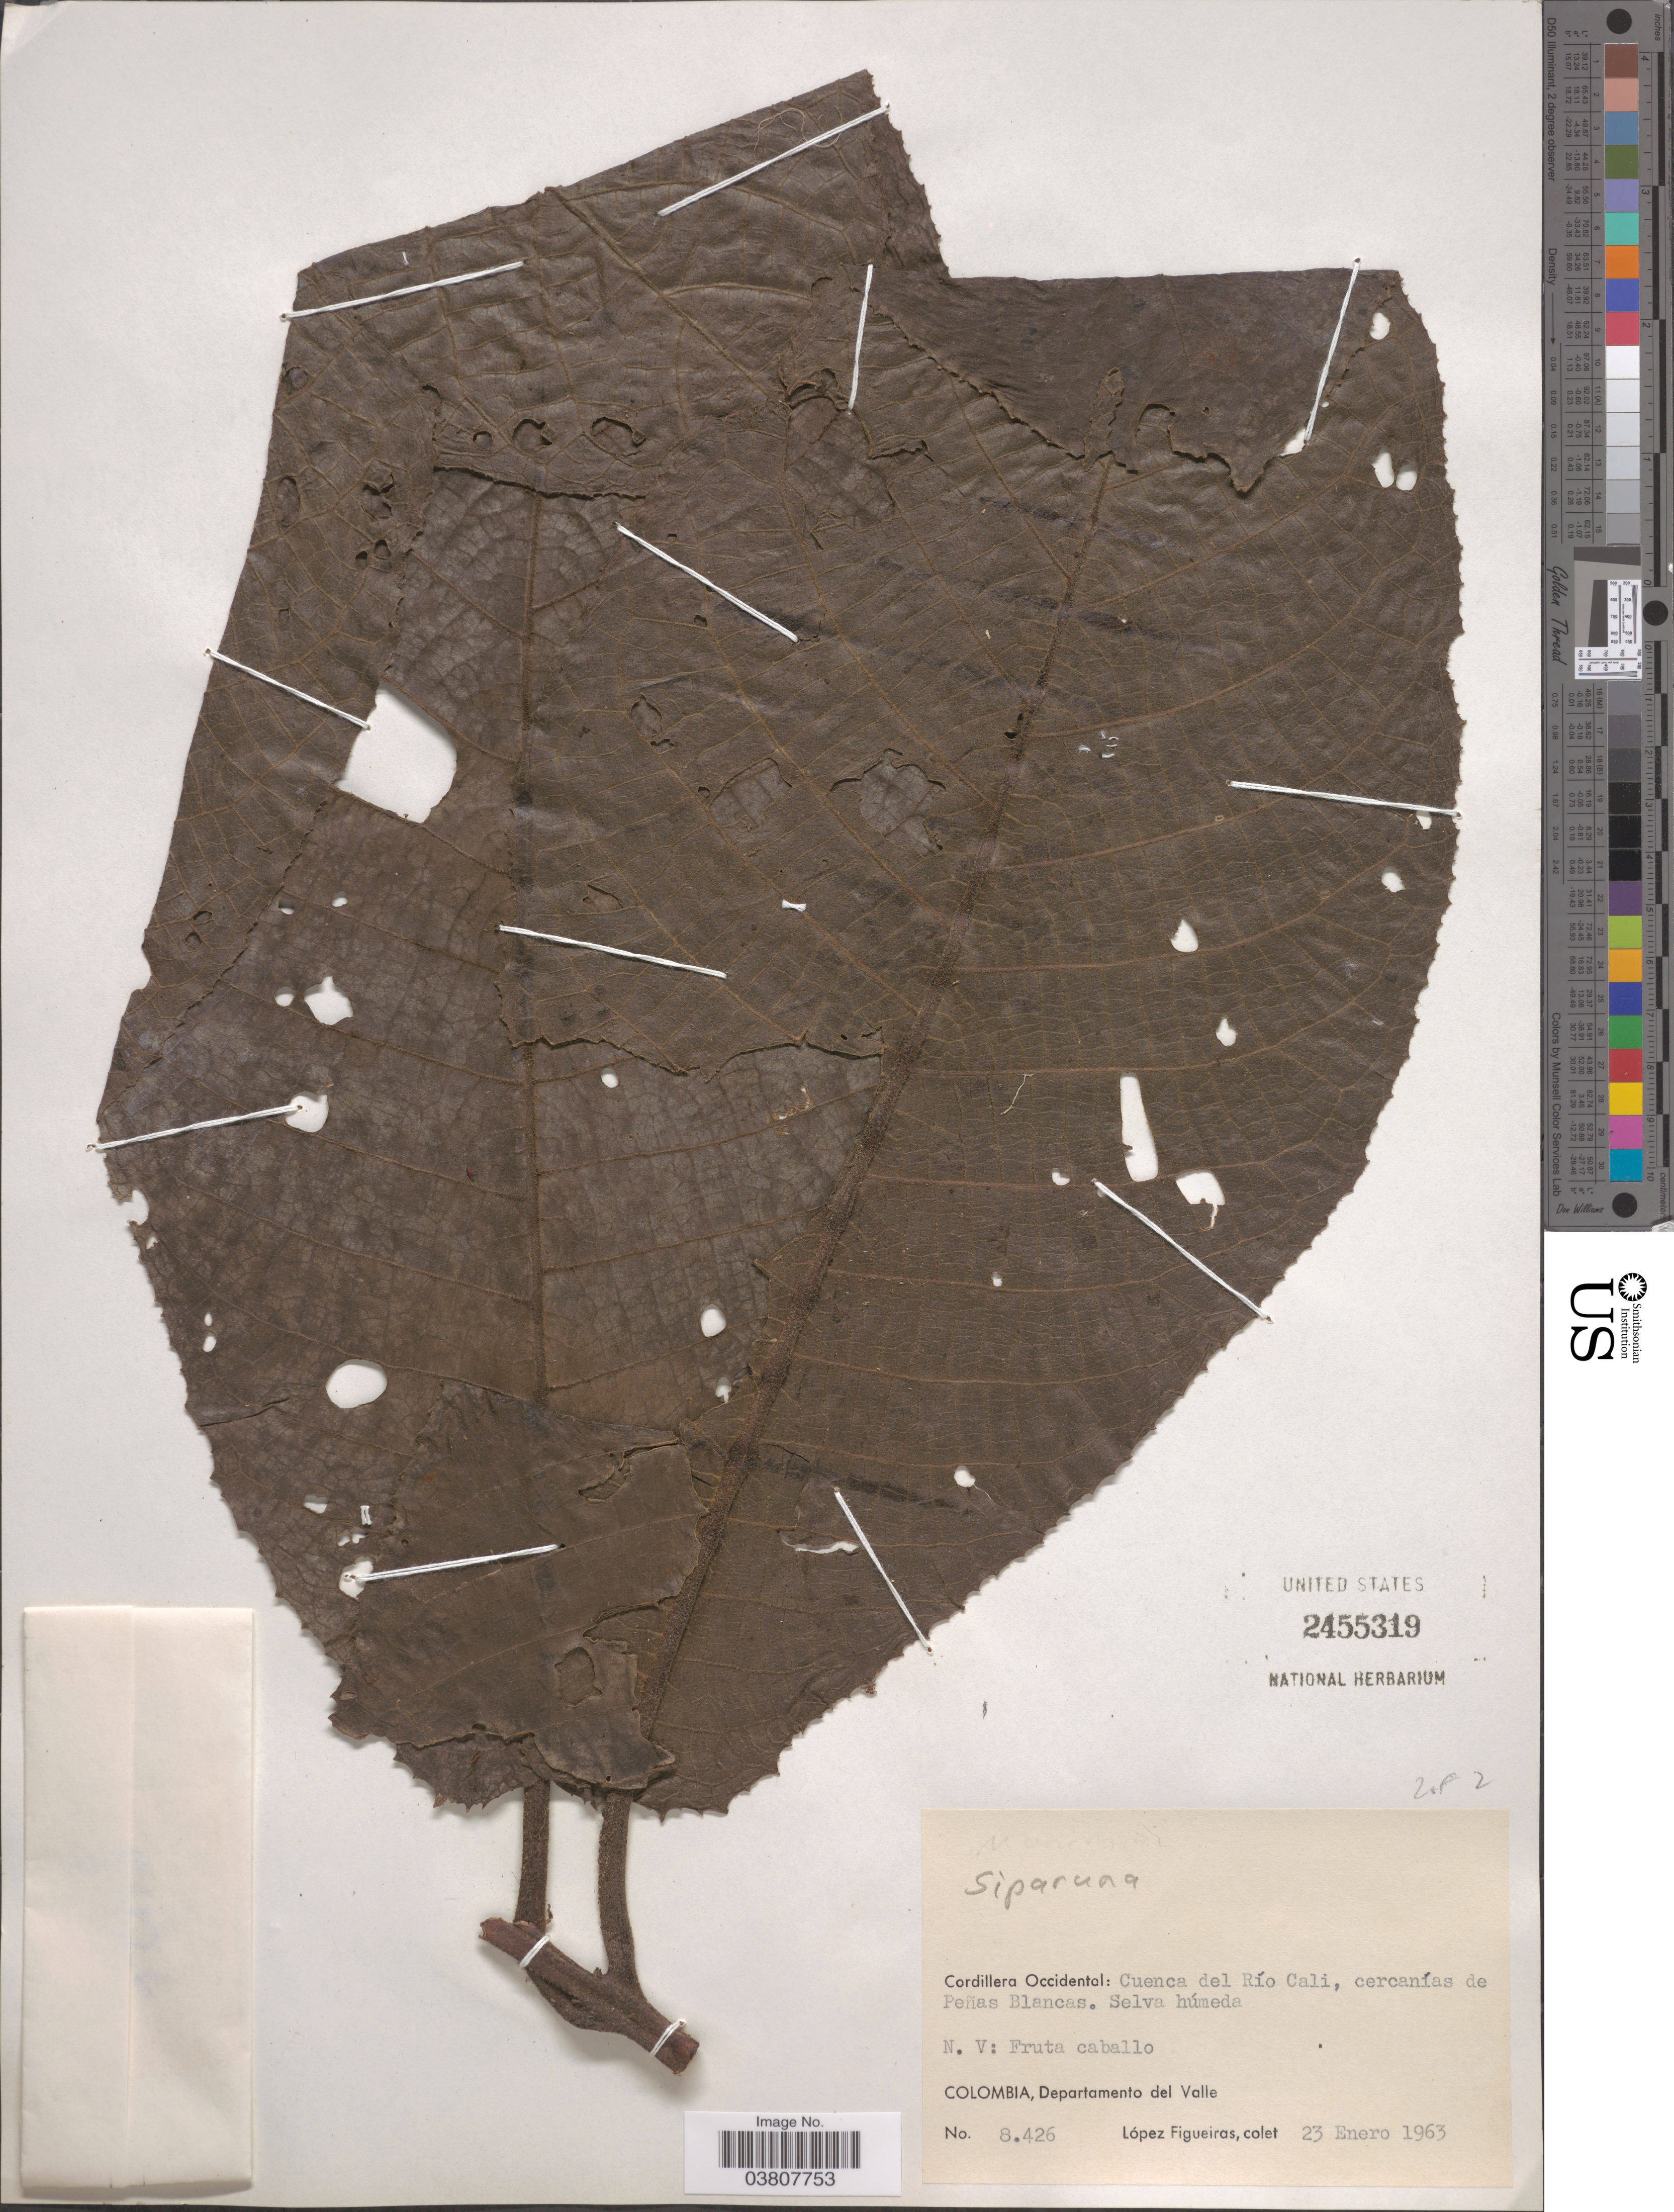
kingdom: Plantae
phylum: Tracheophyta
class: Magnoliopsida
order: Laurales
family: Siparunaceae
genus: Siparuna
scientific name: Siparuna sp.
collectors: M. López Figueiras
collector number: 8426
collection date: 1963-01-23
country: Colombia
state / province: Valle del Cauca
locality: Cordillera Occidental: Cuenca del Río Cali, cercanías de Peñas Blancas. Departamento del Valle.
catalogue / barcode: US 2455319